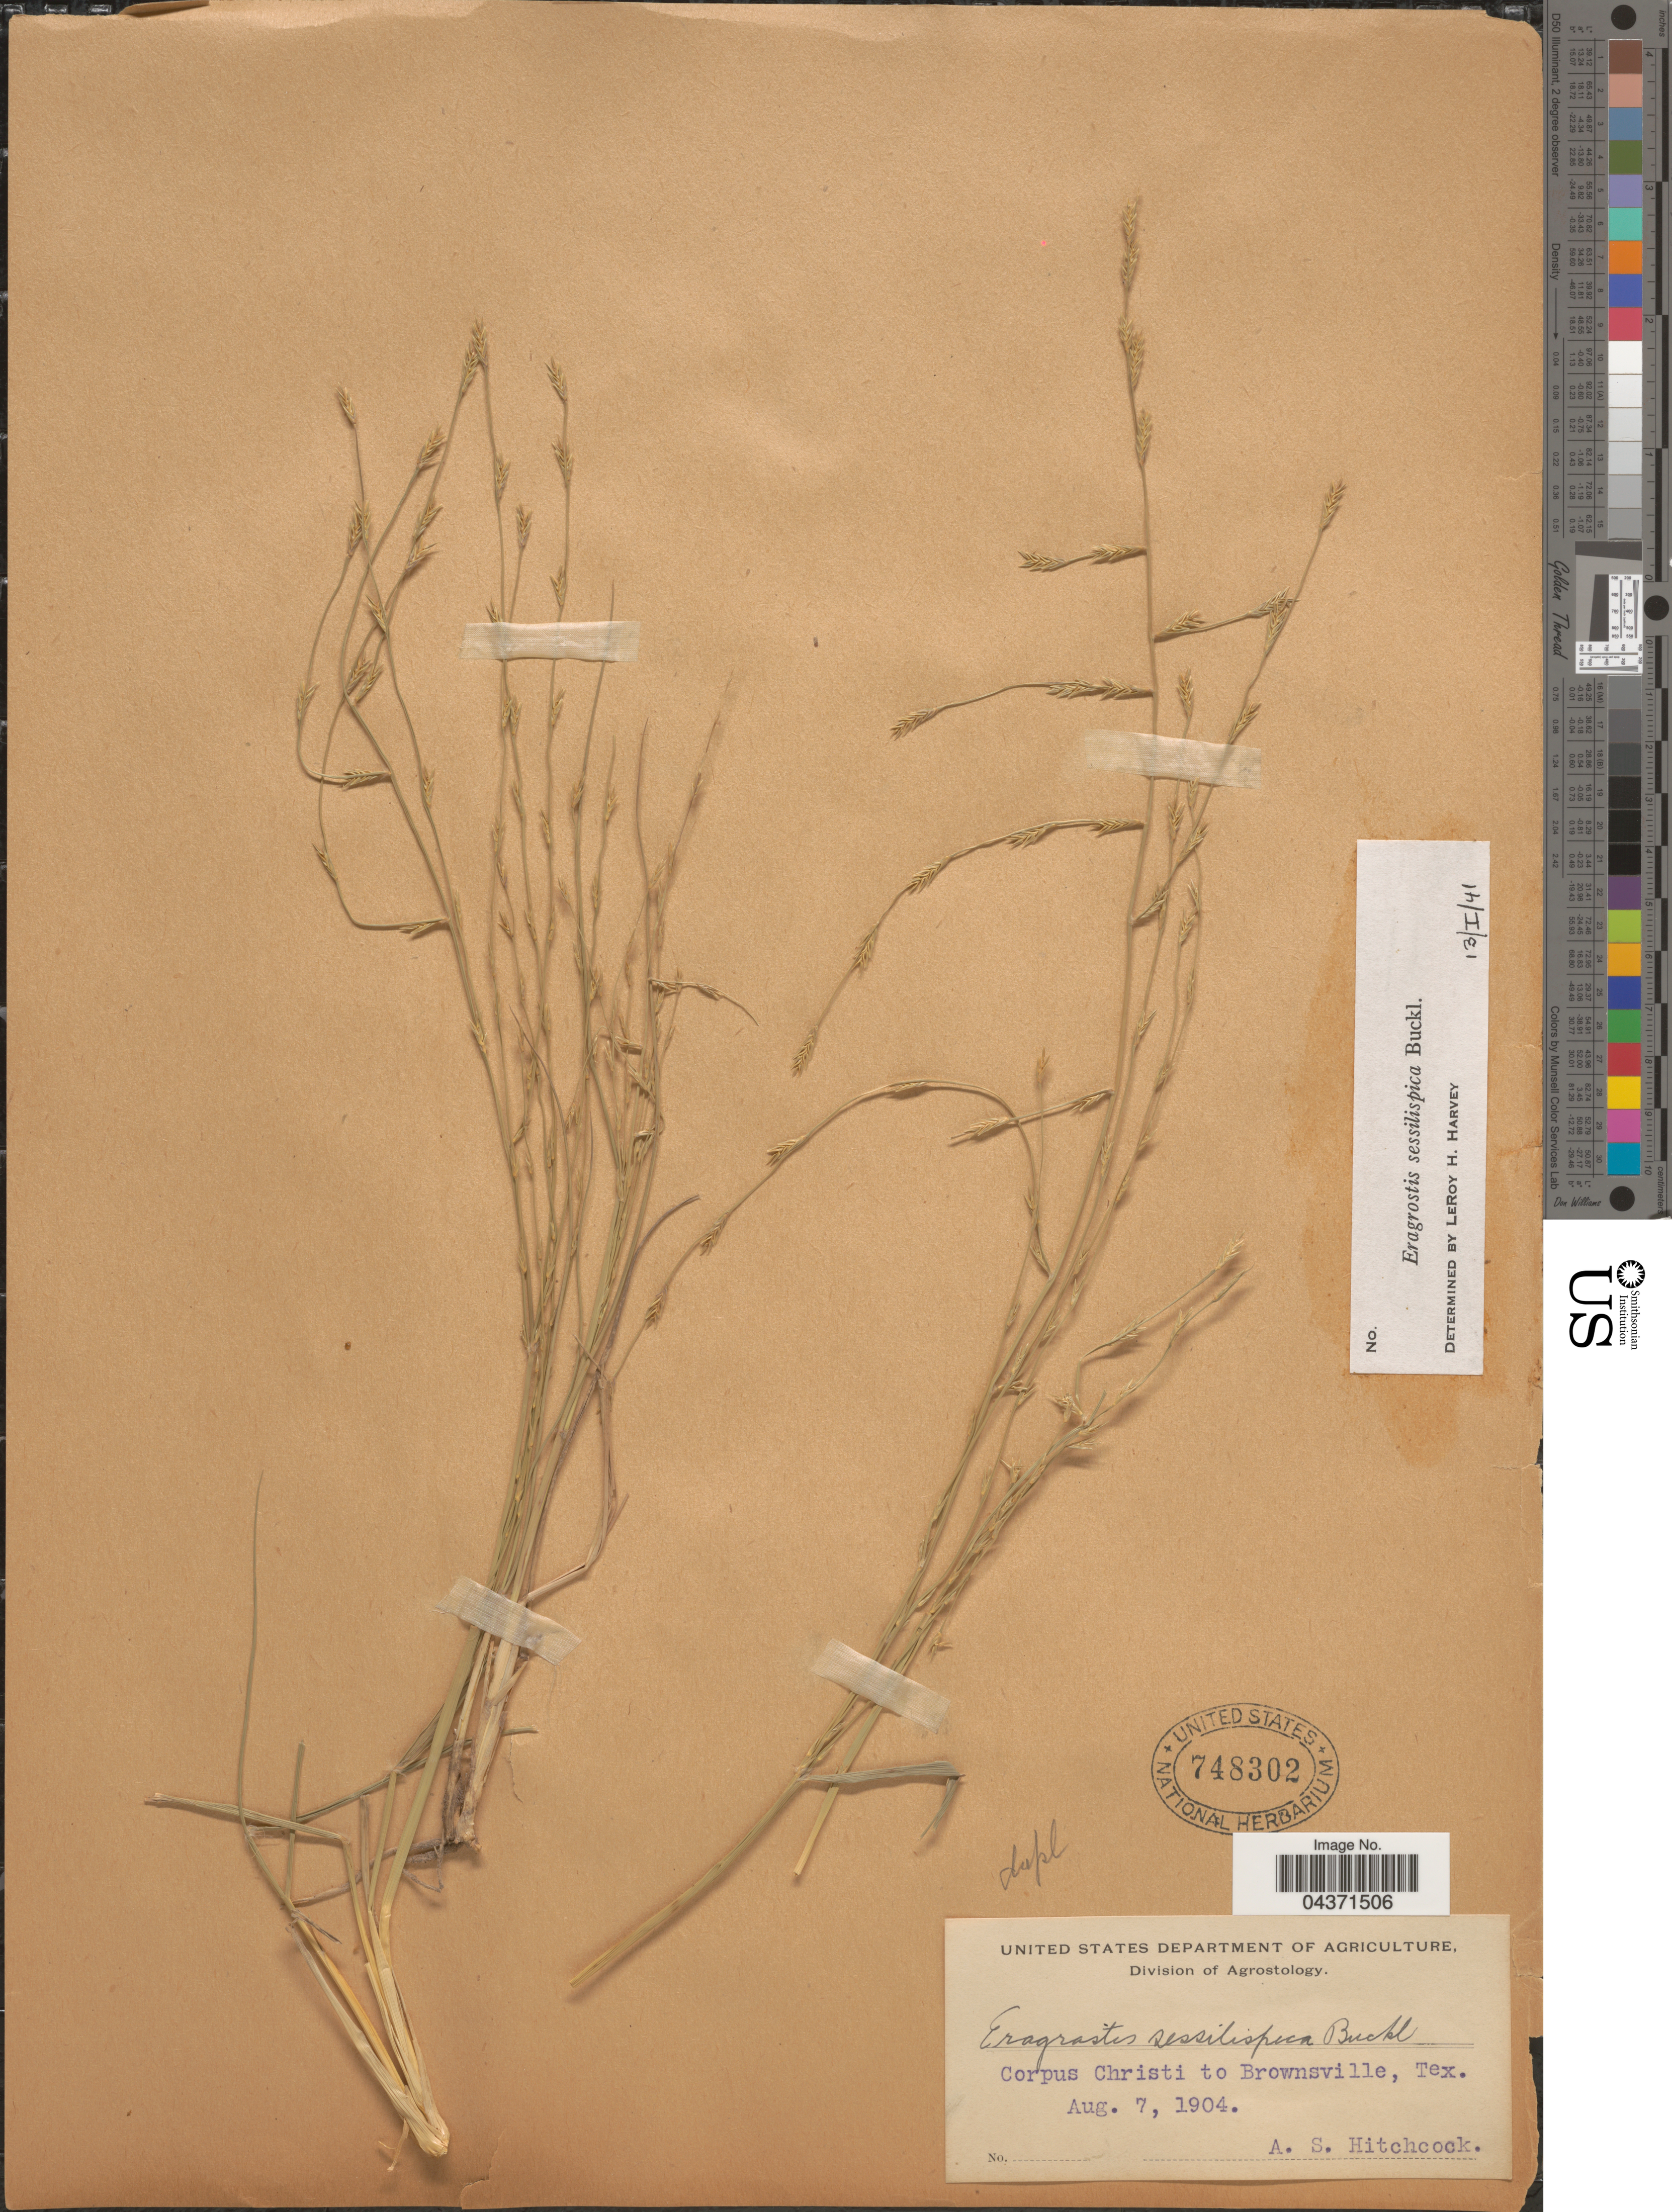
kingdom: Plantae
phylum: Tracheophyta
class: Liliopsida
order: Poales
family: Poaceae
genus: Eragrostis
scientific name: Eragrostis sessilispica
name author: Buckley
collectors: A. S. Hitchcock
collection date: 1904-08-07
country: United States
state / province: Texas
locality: Corpus Christi to Brownsville.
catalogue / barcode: US 748302